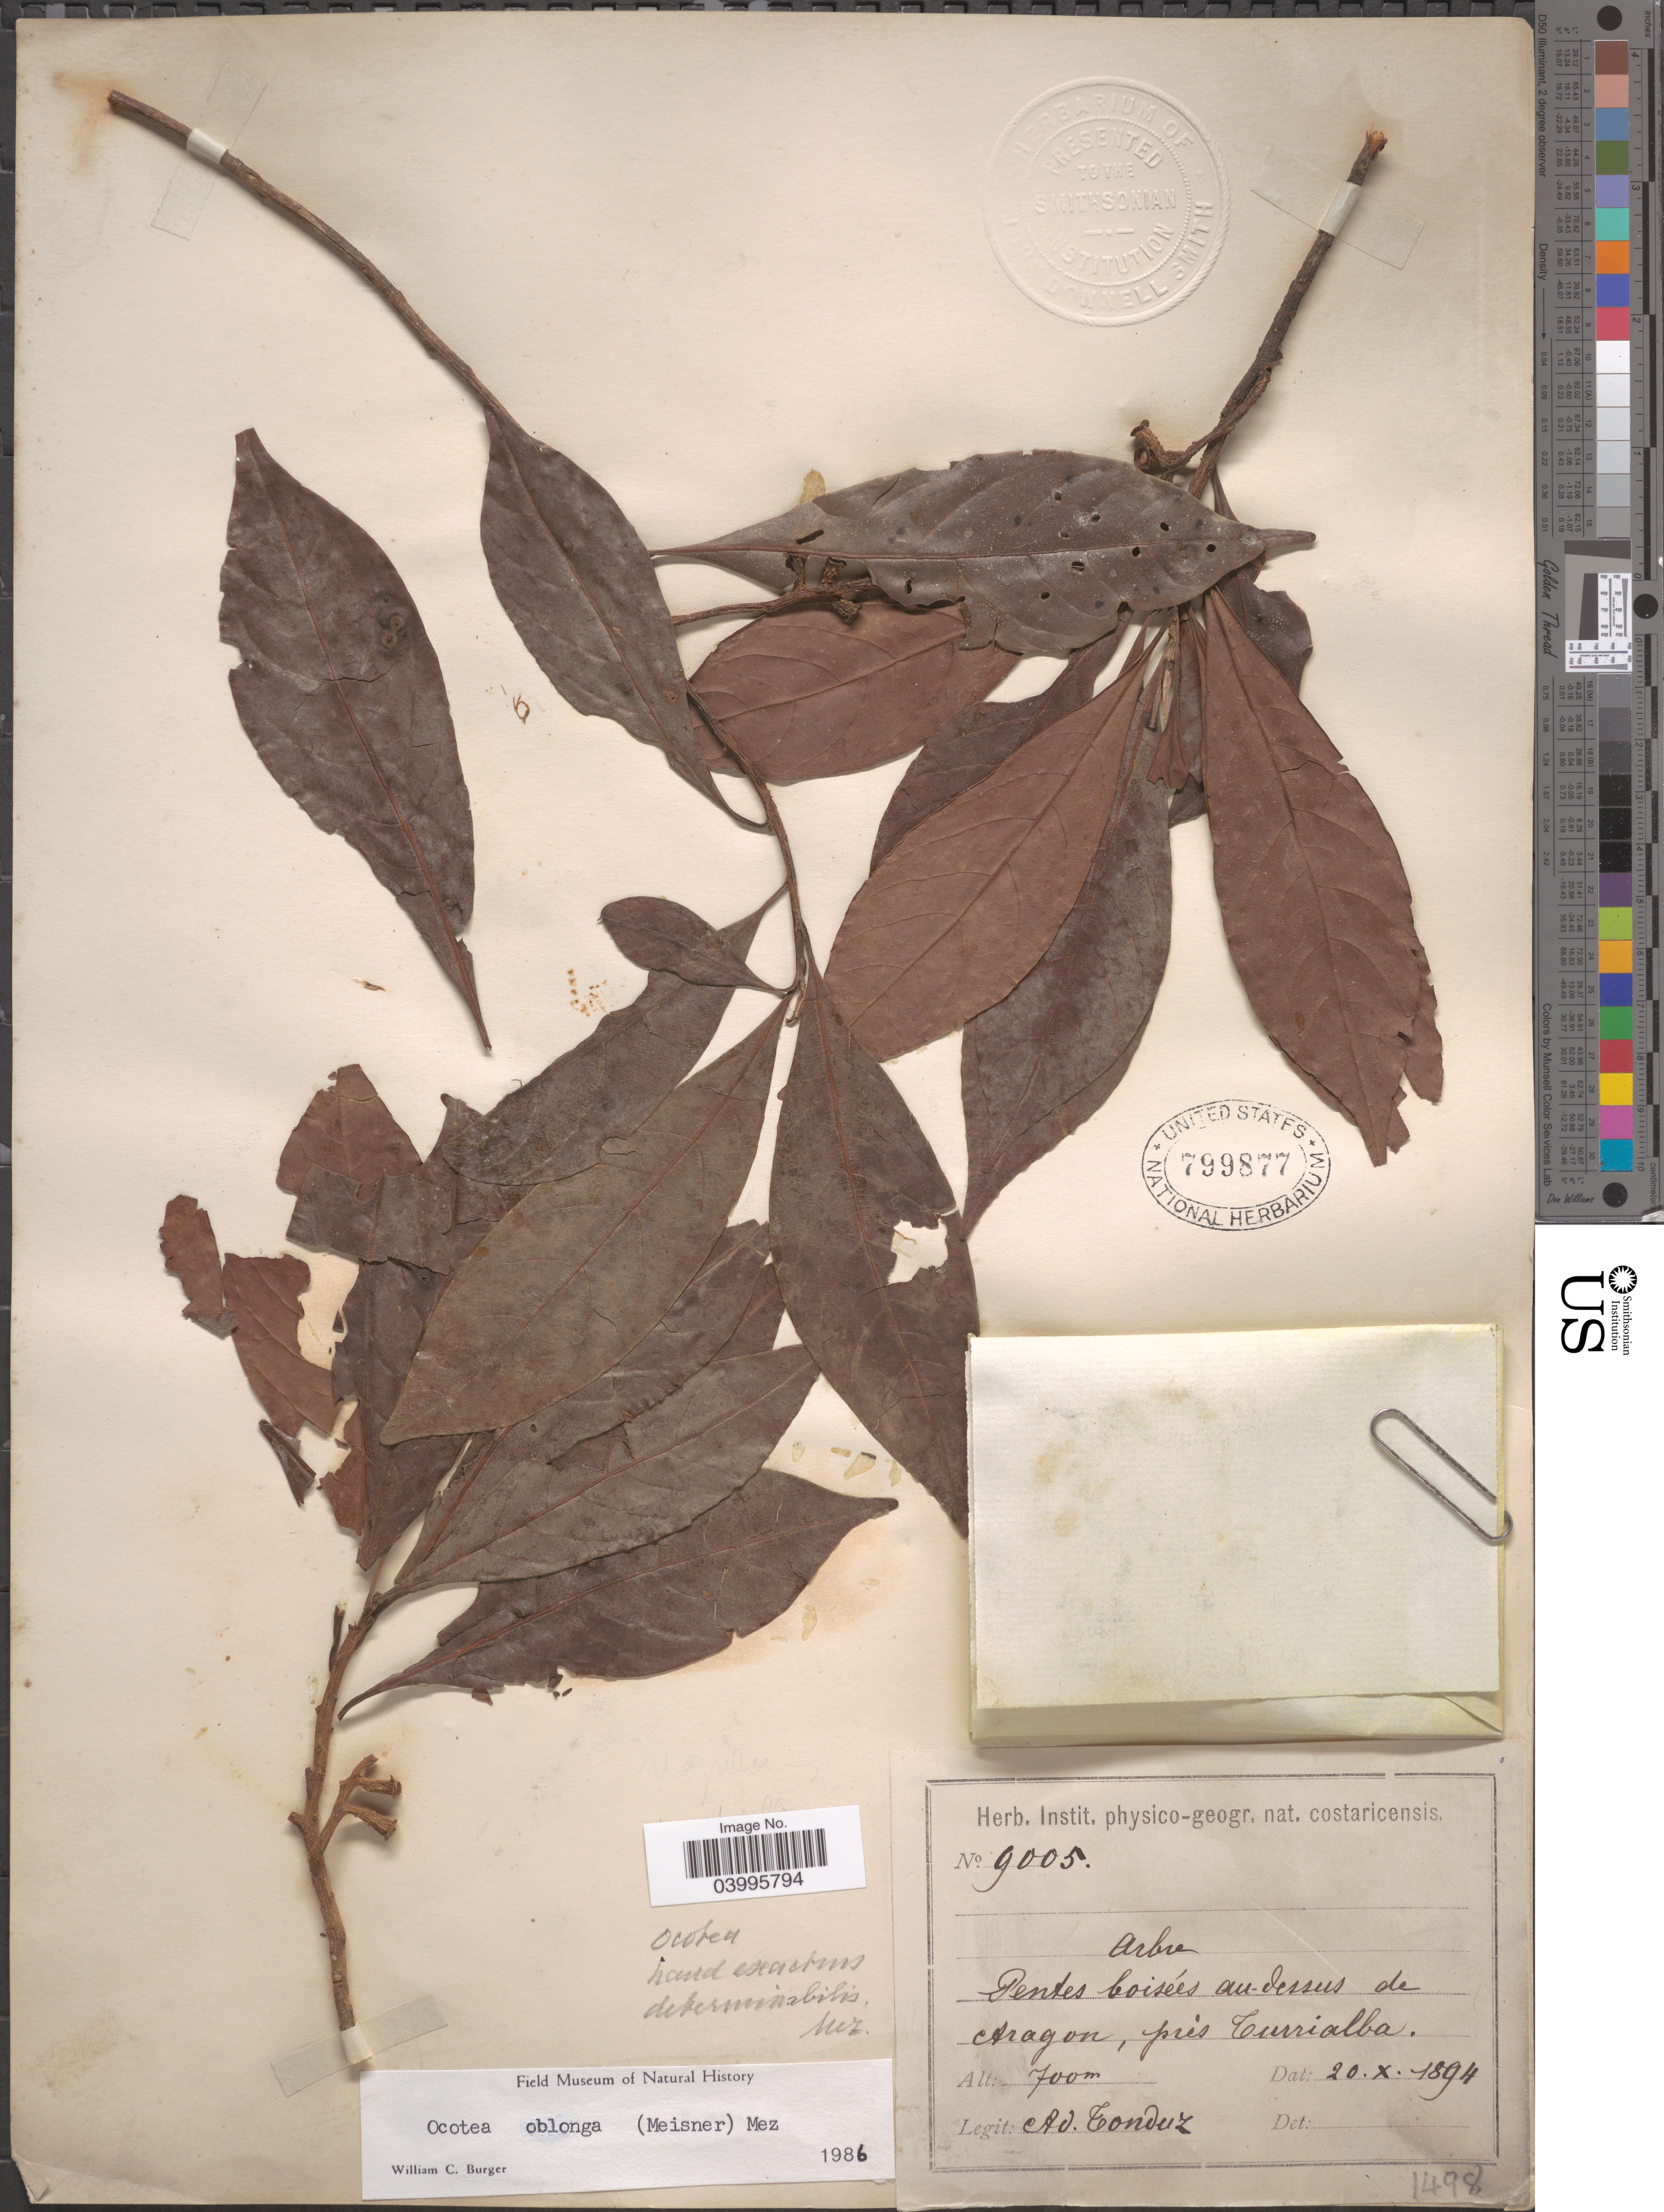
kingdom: Plantae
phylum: Tracheophyta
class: Magnoliopsida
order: Laurales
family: Lauraceae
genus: Ocotea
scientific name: Ocotea oblonga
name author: (Meisn.) Mez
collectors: A. Tonduz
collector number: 9005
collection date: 1894-10-20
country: Costa Rica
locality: Pentes boisées au-dessus de Aragon, prés Turrialba.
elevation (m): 700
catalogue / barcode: US 799877